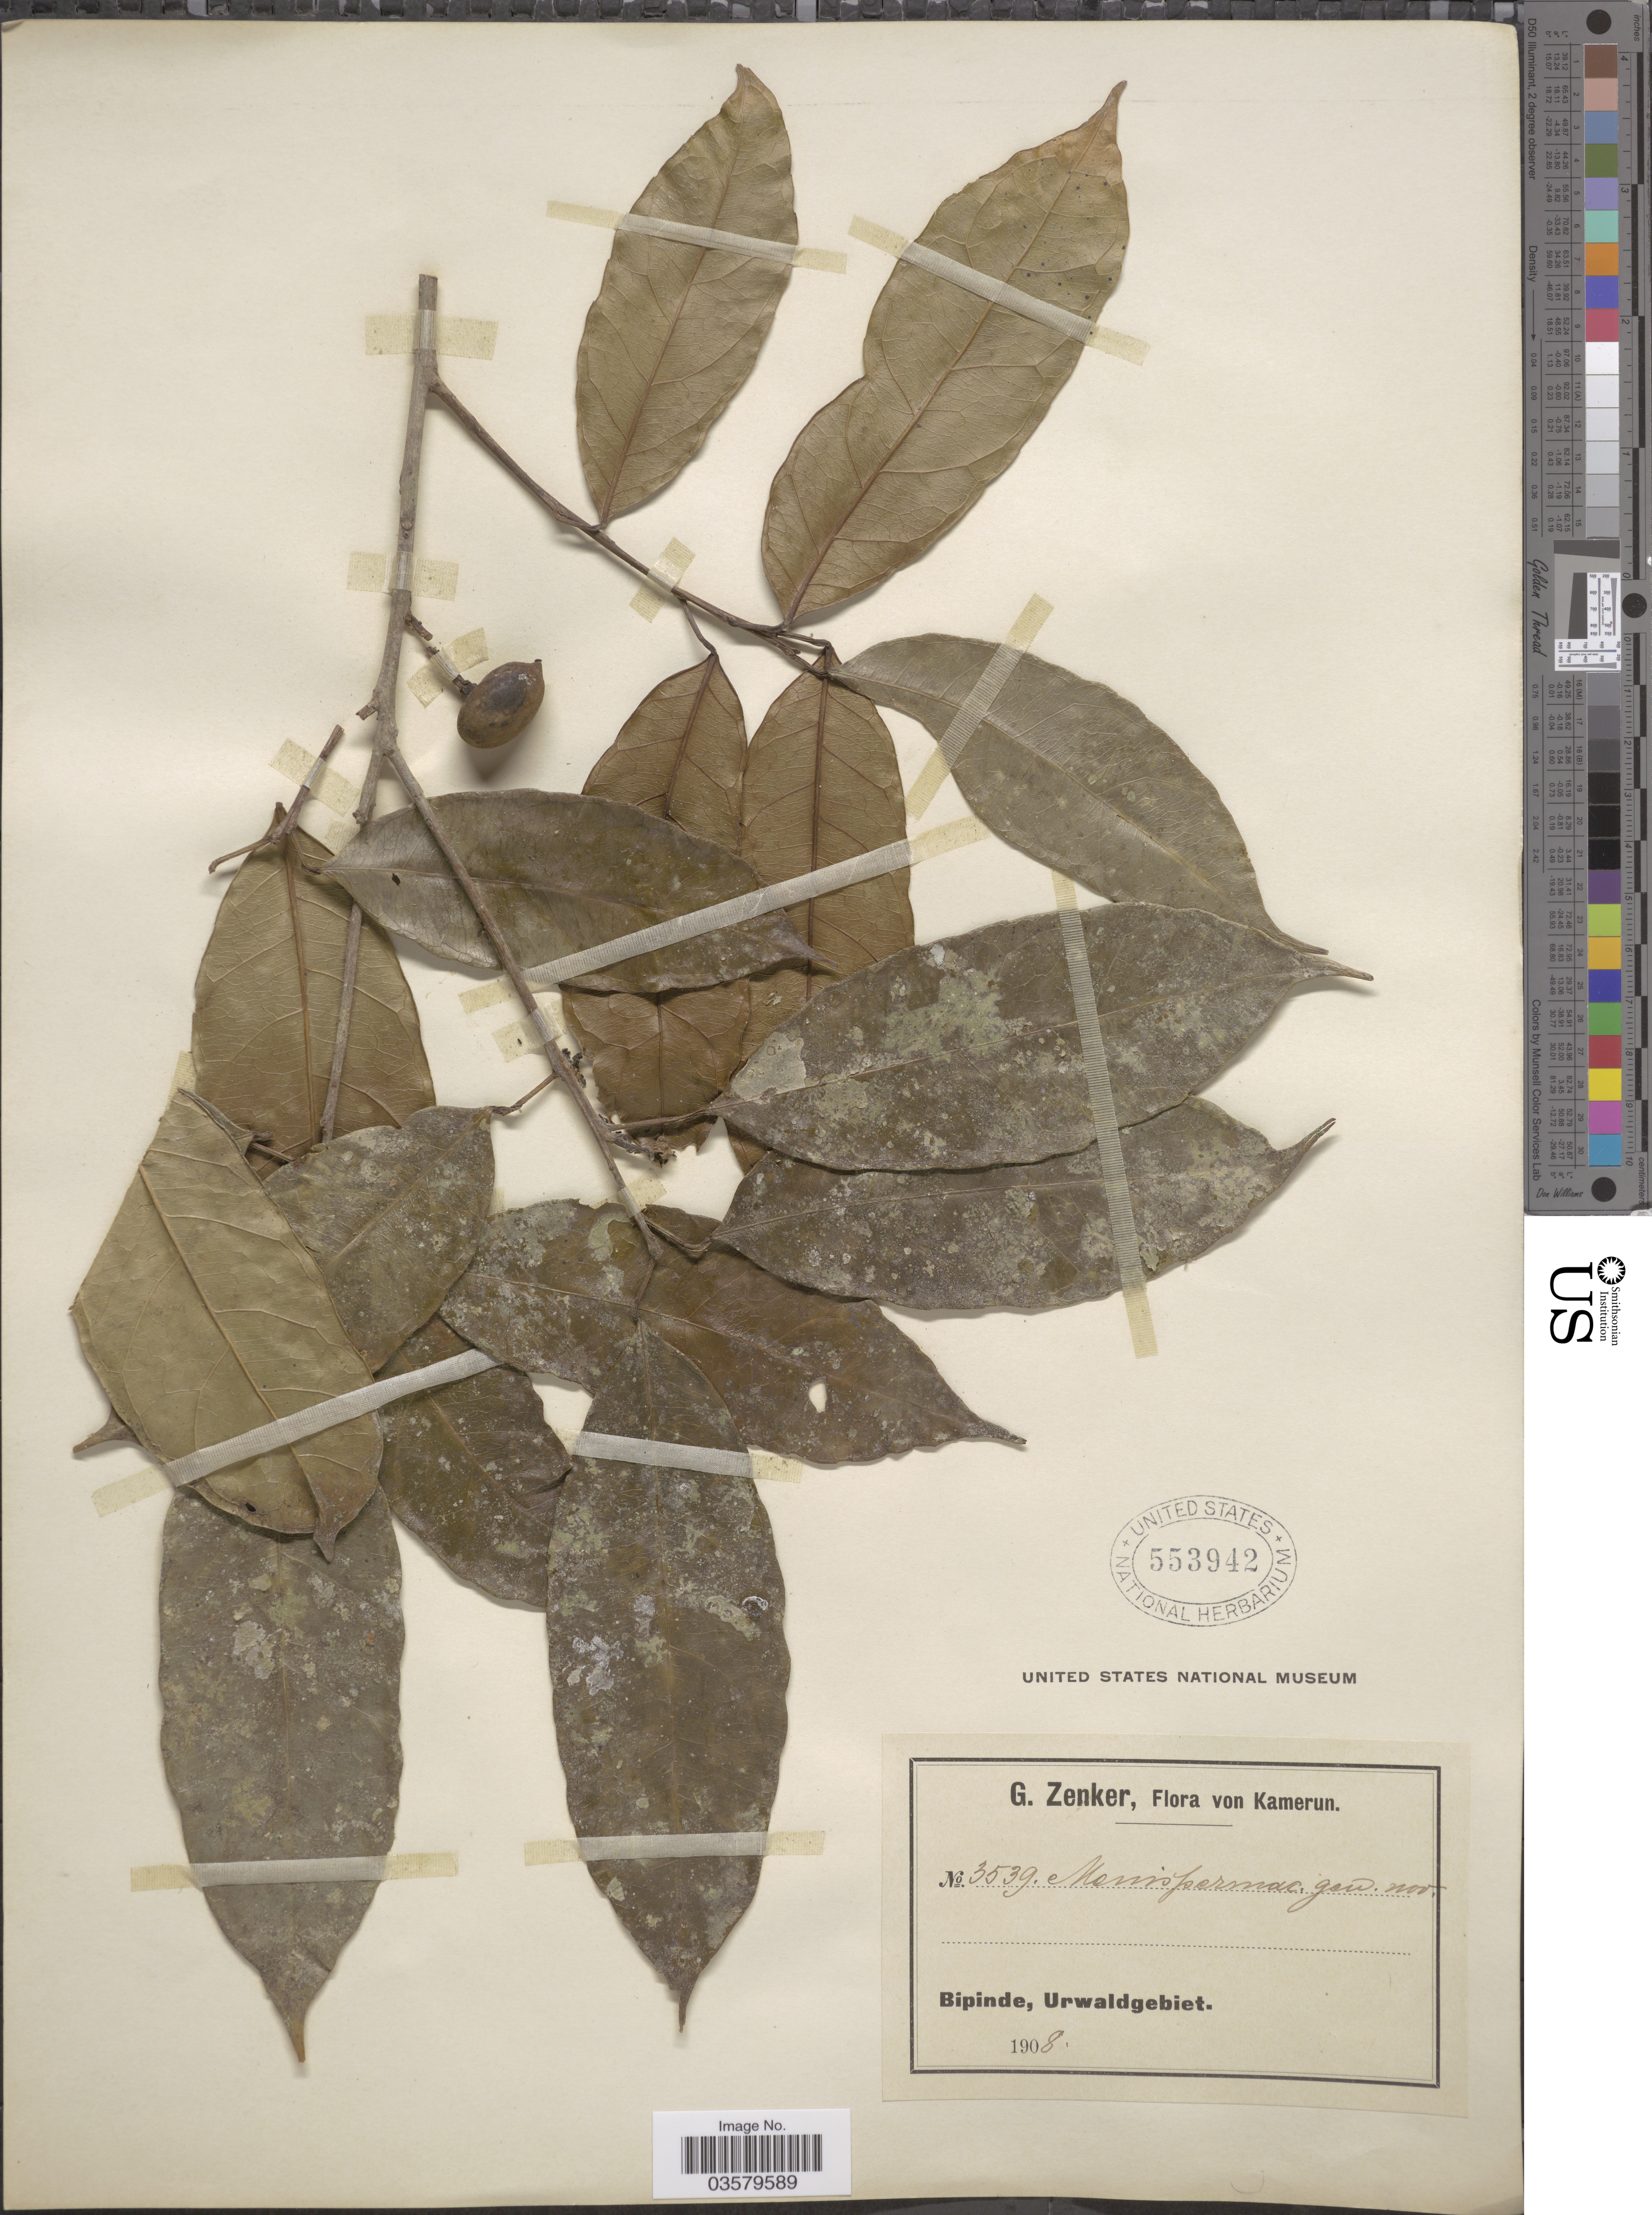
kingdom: Plantae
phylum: Tracheophyta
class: Magnoliopsida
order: Ranunculales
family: Menispermaceae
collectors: G. A. Zenker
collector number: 3539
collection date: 1908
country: Cameroon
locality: Bipinde, Urwaldgebiet.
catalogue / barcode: US 553942